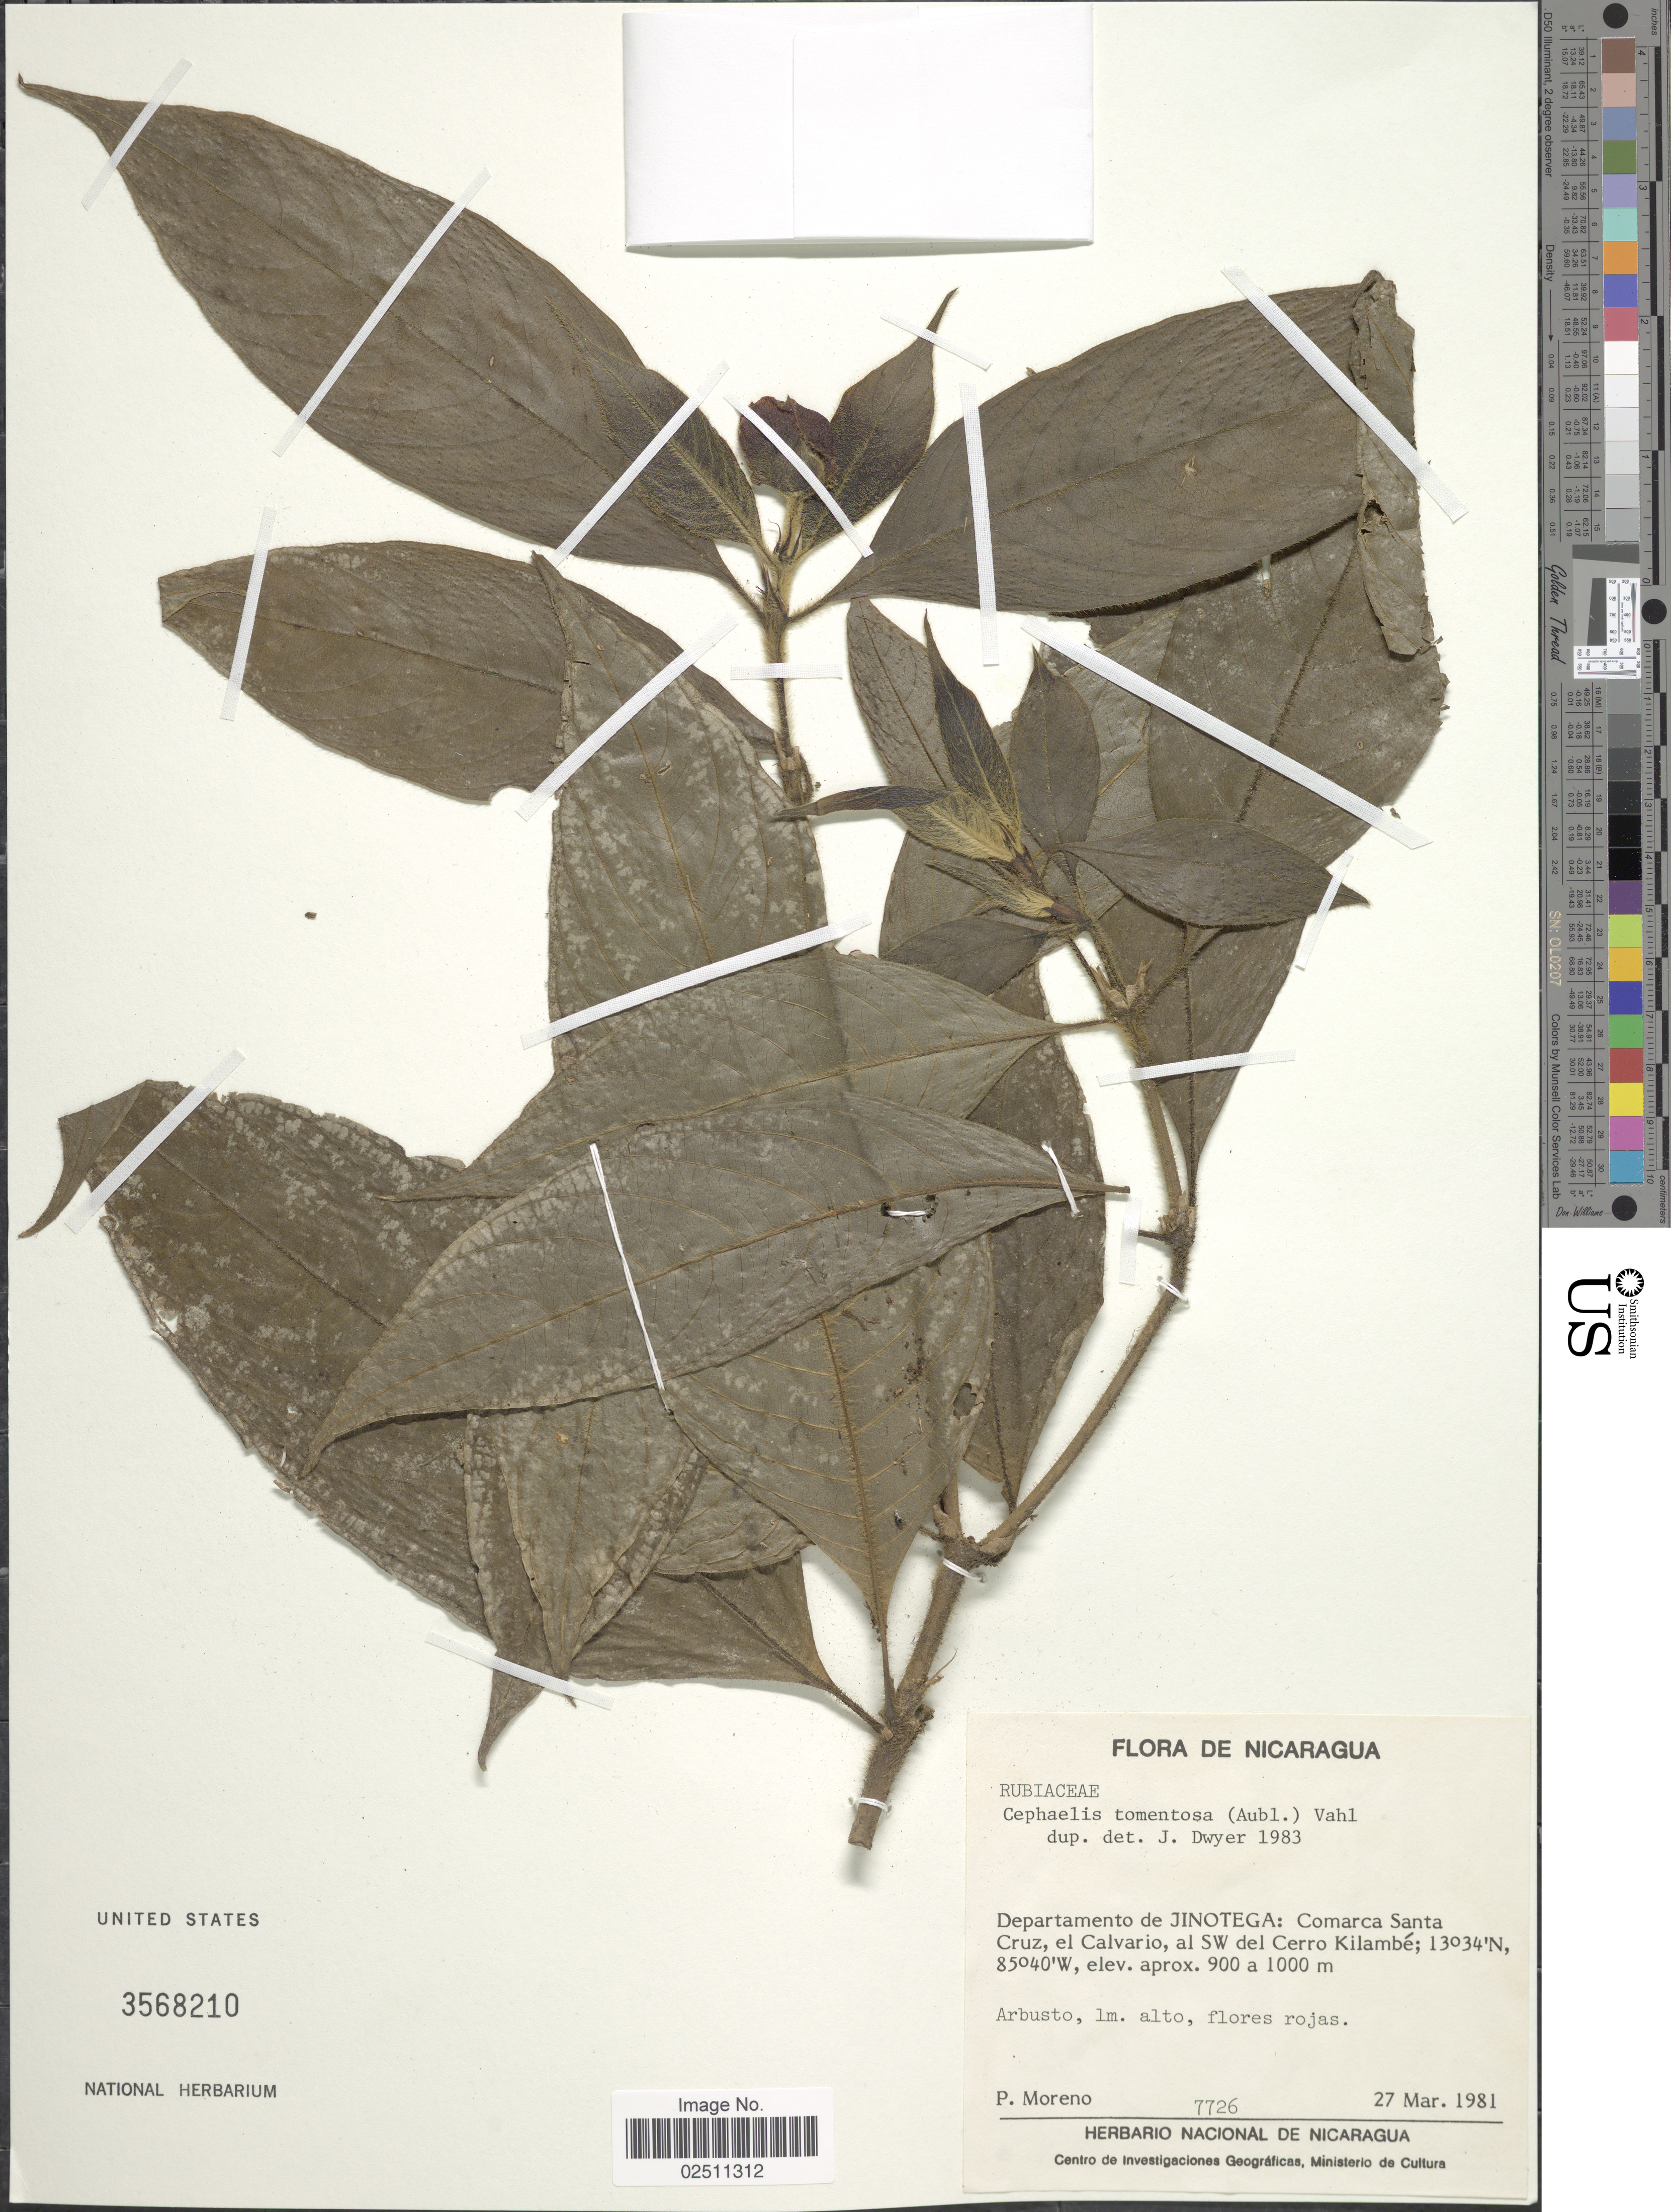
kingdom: Plantae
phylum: Tracheophyta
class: Magnoliopsida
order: Gentianales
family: Rubiaceae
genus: Psychotria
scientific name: Psychotria poeppigiana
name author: Müll. Arg.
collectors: P. Moreno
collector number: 7726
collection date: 1981-03-27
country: Nicaragua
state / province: Jinotega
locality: Comarca Santa Cruz, el Calvario, al SW del Cerro Kilambe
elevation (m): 900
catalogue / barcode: US 3568210